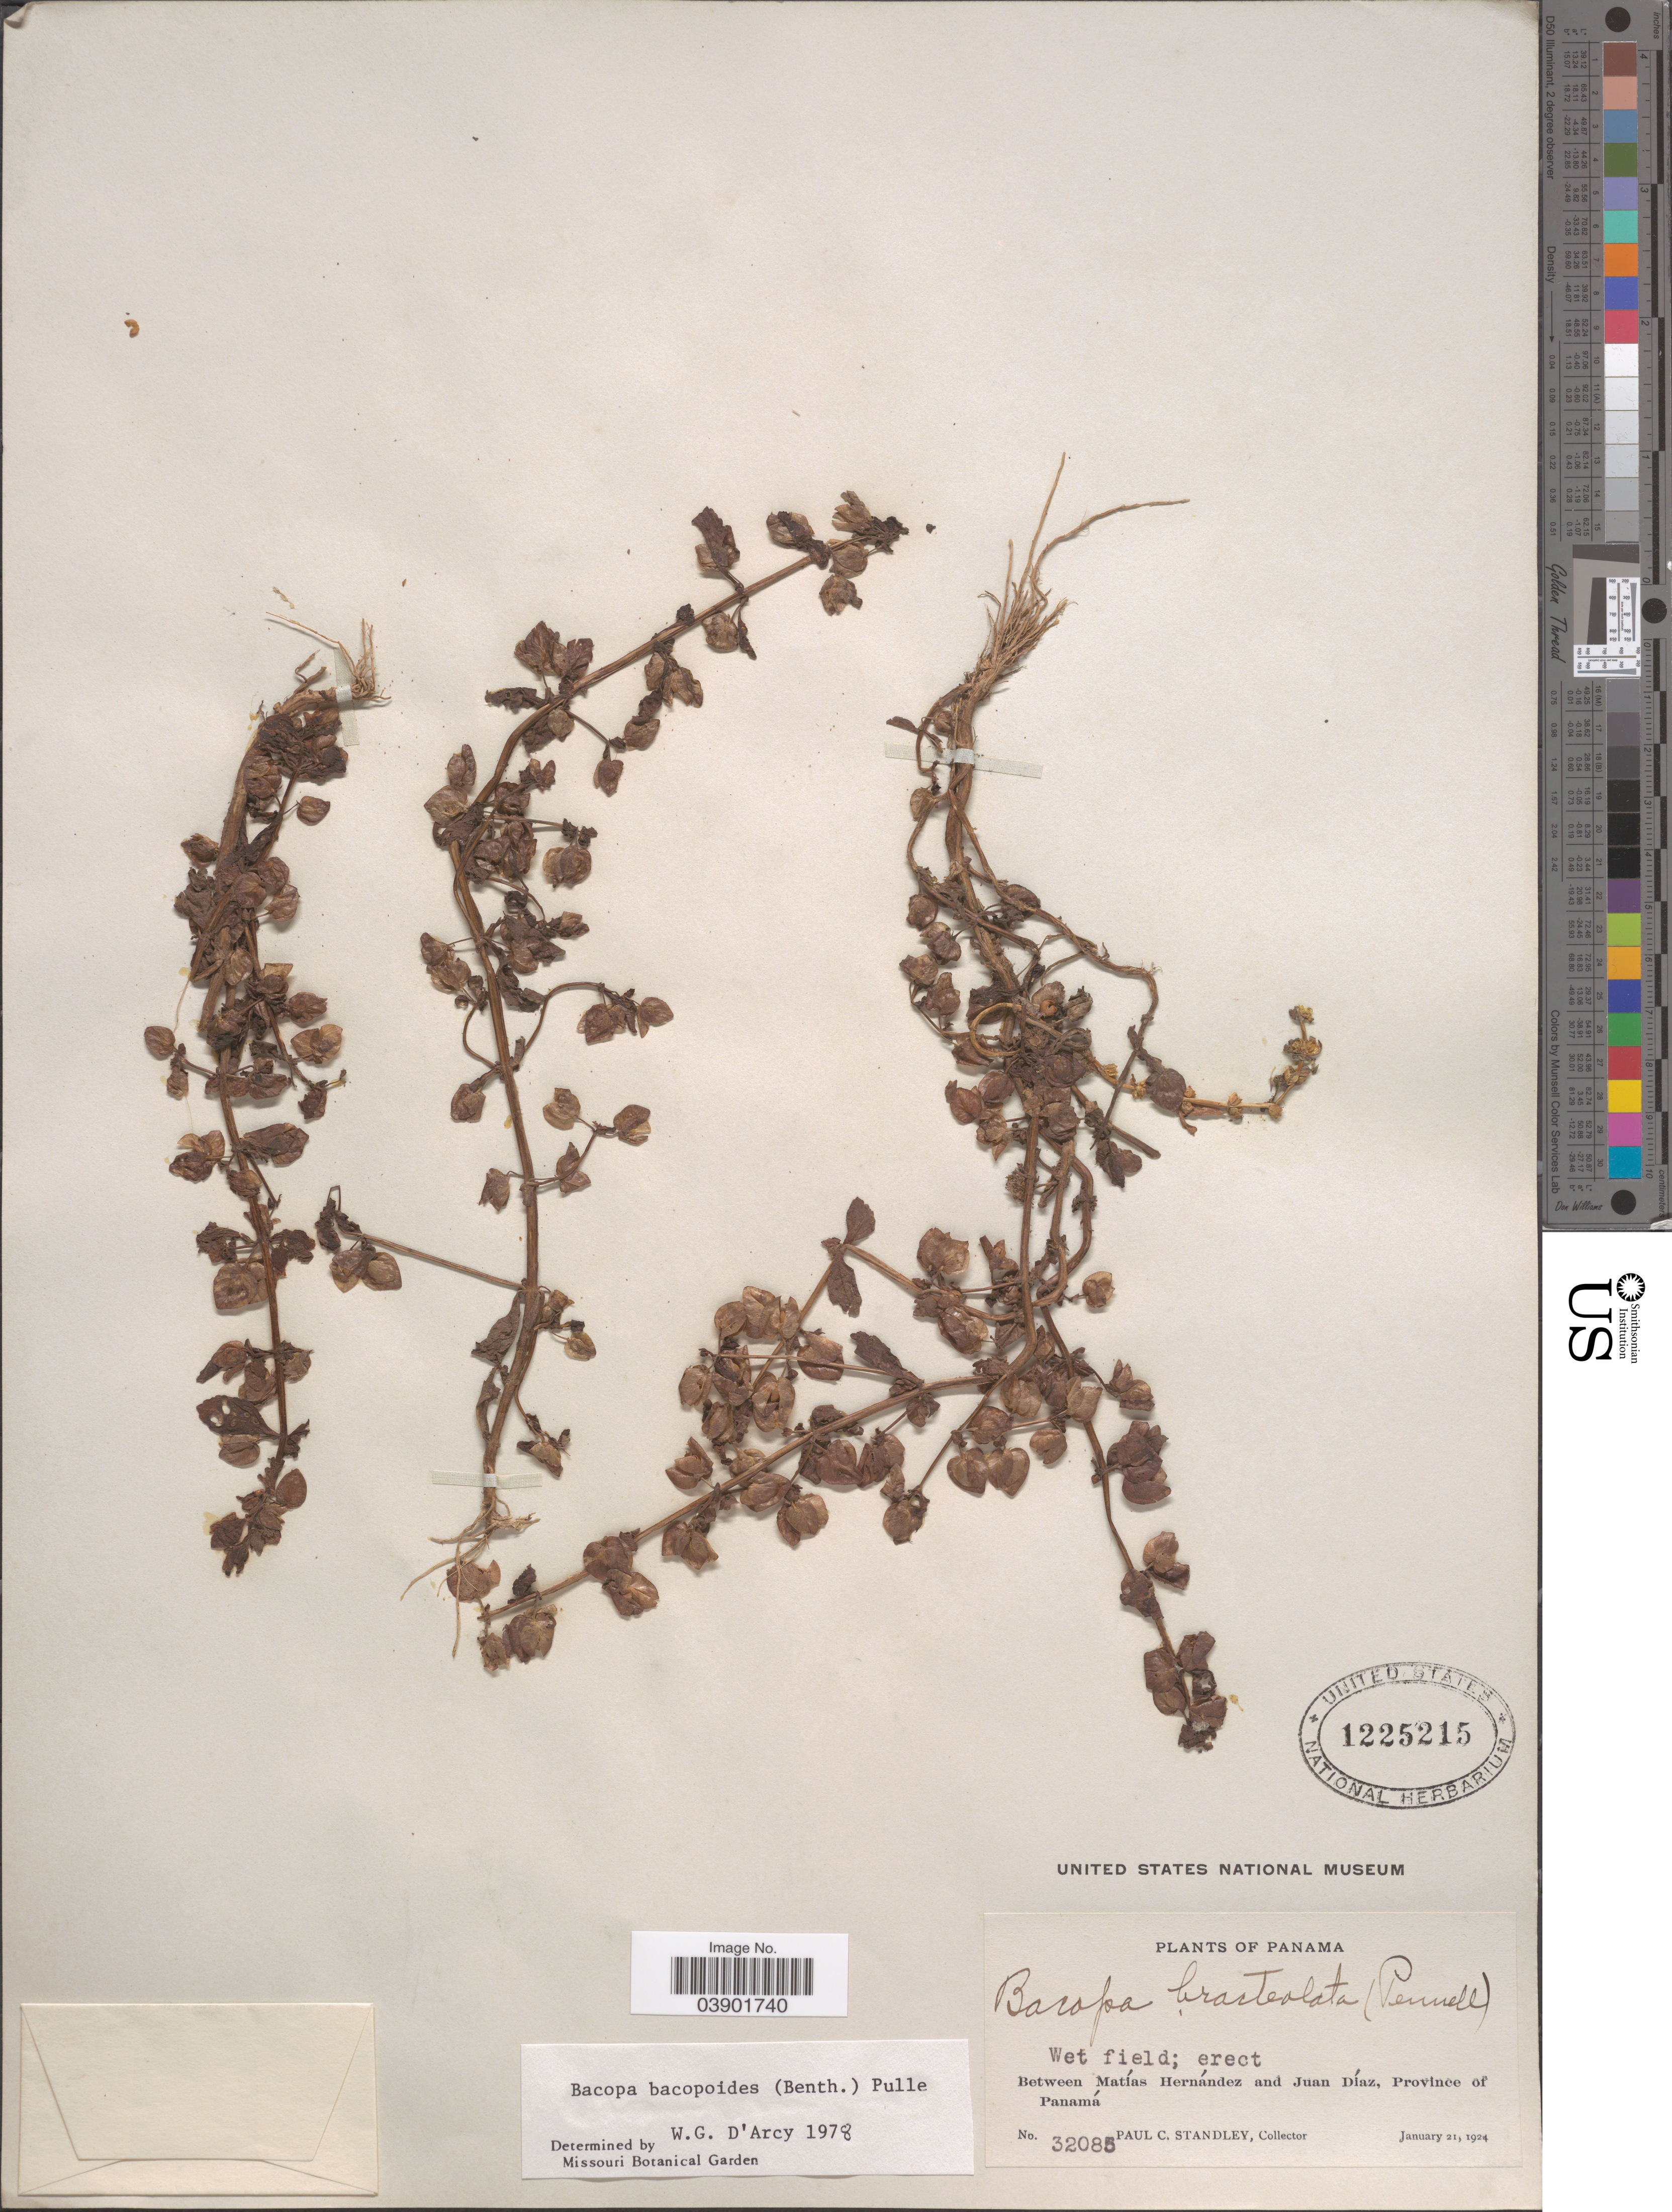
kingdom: Plantae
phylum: Tracheophyta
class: Magnoliopsida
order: Lamiales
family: Plantaginaceae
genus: Bacopa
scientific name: Bacopa bacopoides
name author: (Benth.) Pulle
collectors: P. C. Standley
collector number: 32085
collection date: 1924-01-21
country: Panama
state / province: Panamá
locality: Between Matías Hernández and Juan Díaz.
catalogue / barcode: US 1225215